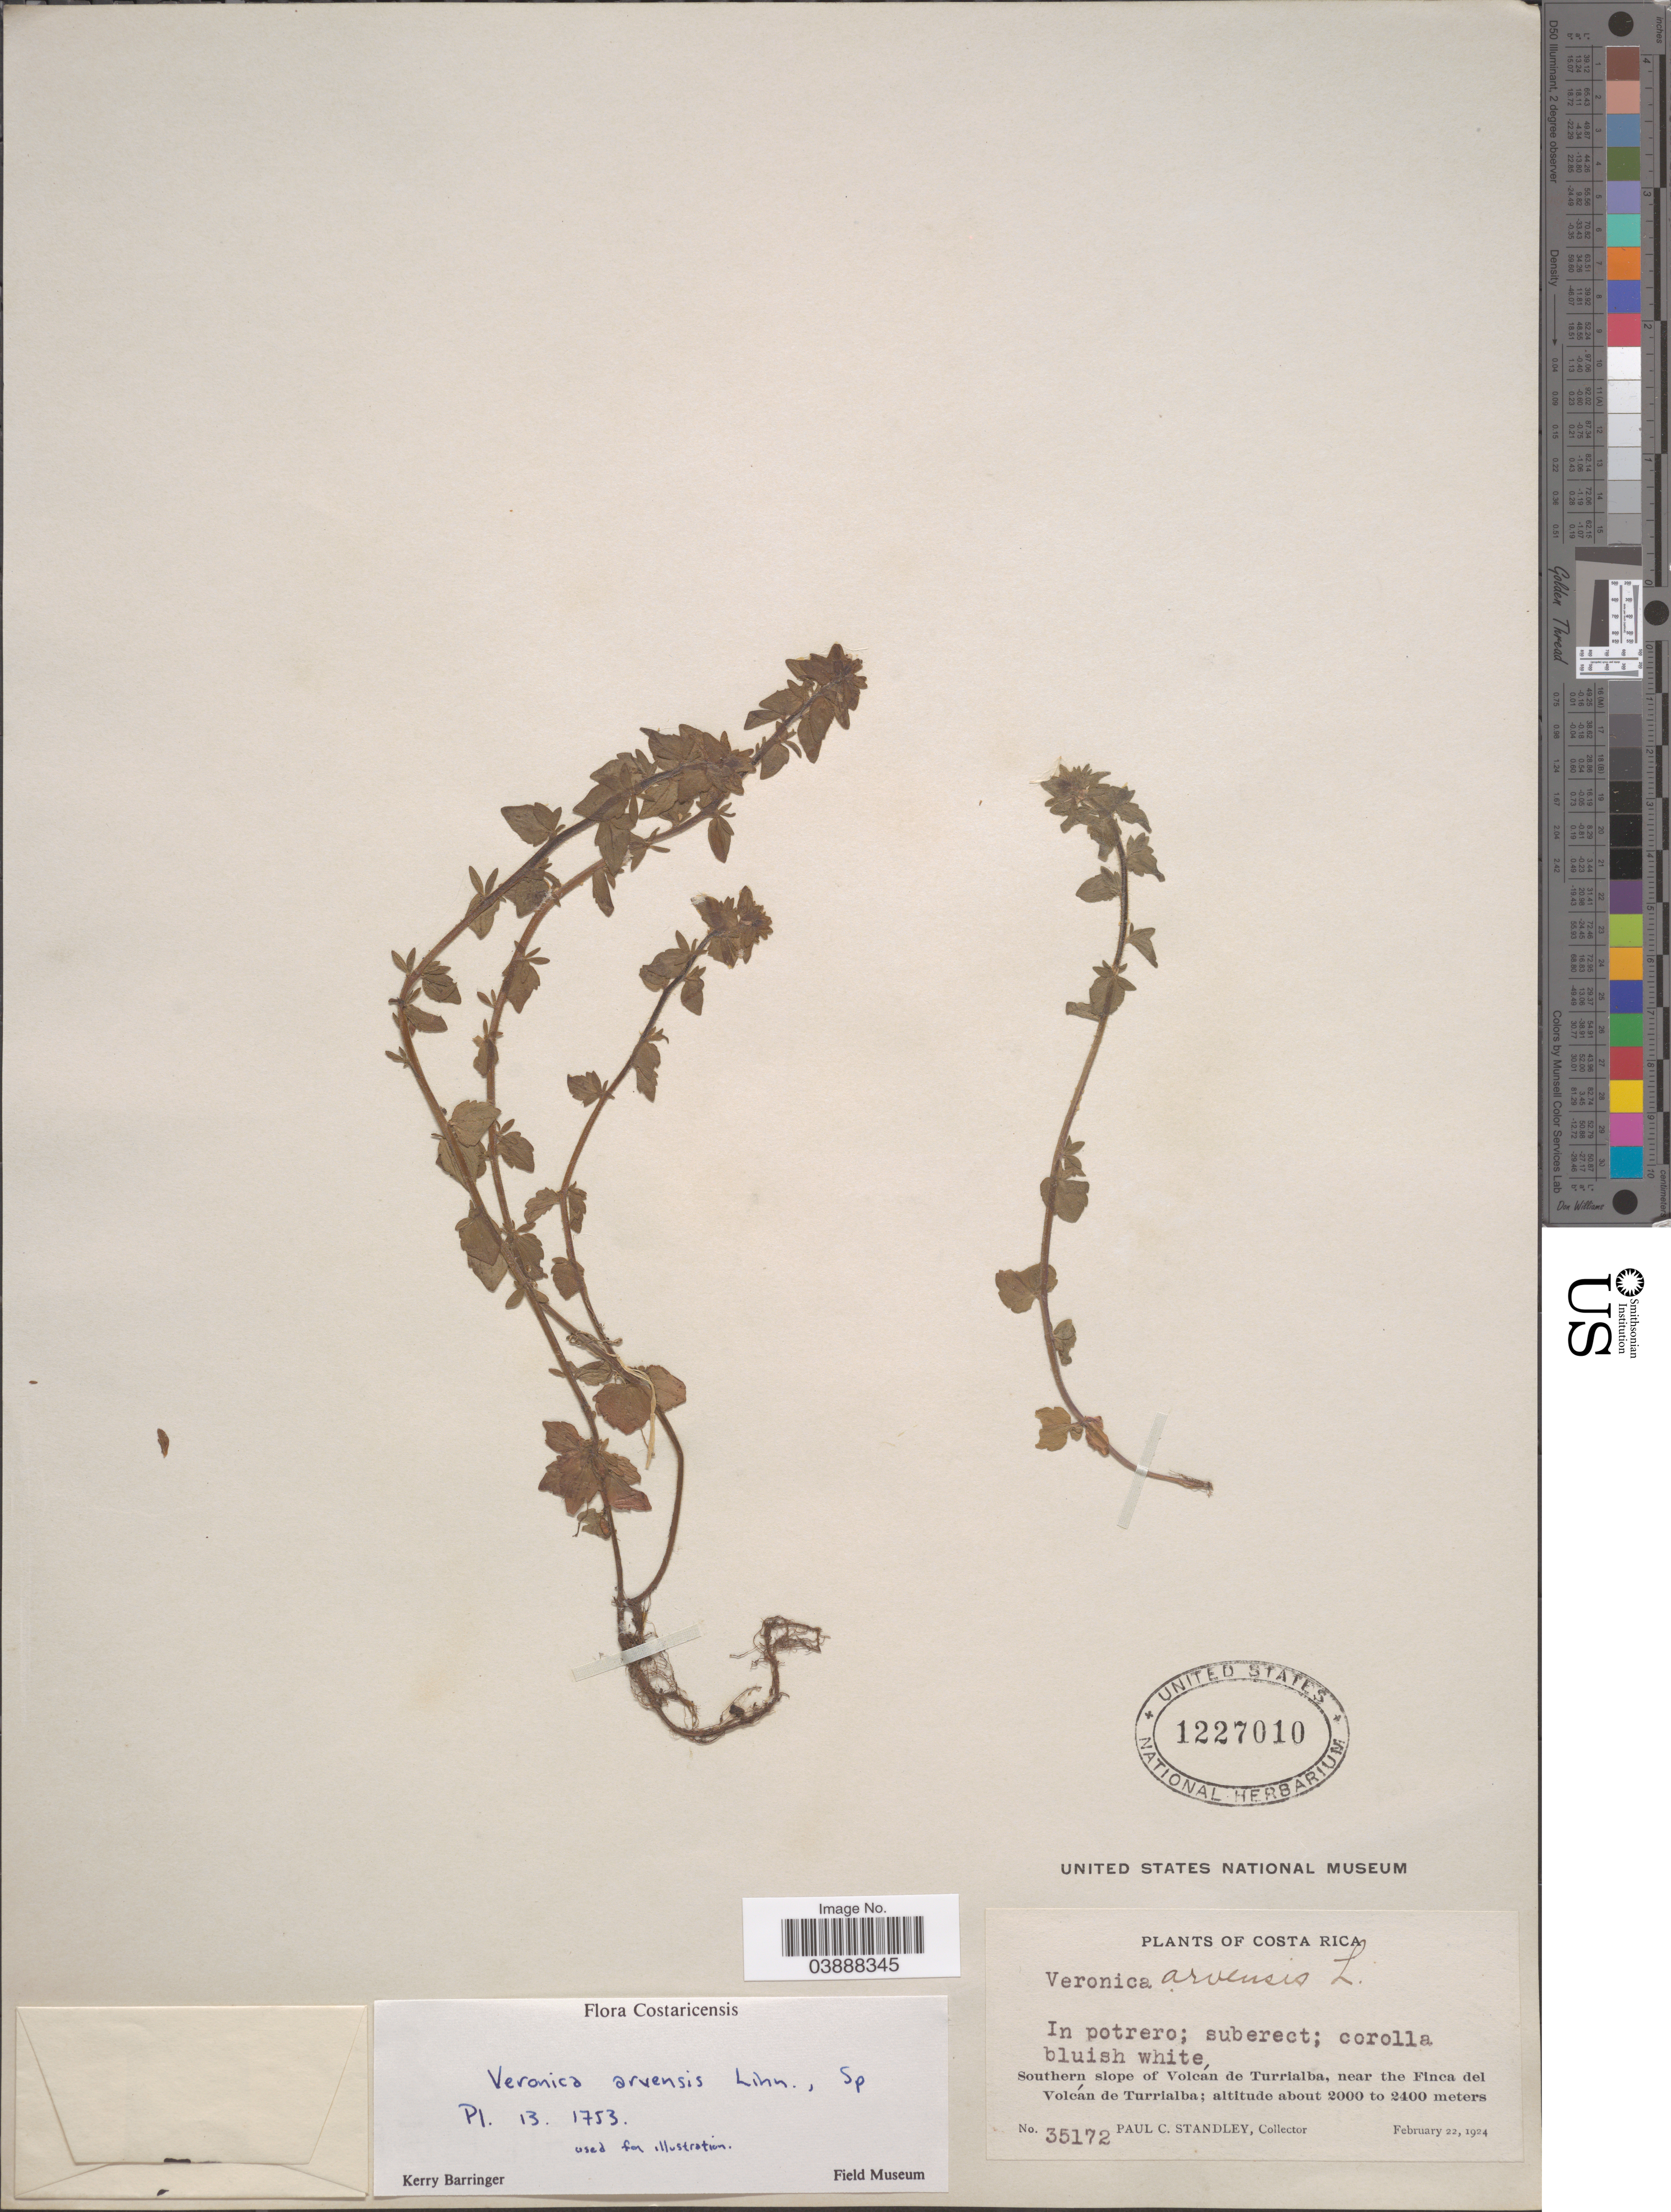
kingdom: Plantae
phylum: Tracheophyta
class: Magnoliopsida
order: Lamiales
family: Plantaginaceae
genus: Veronica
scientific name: Veronica arvensis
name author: L.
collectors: P. C. Standley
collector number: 35172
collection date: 1924-02-22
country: Costa Rica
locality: Southern slope of Volcán de Turrialba, near the Finca del Volcán de Turrialba.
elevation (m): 2000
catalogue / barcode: US 1227010